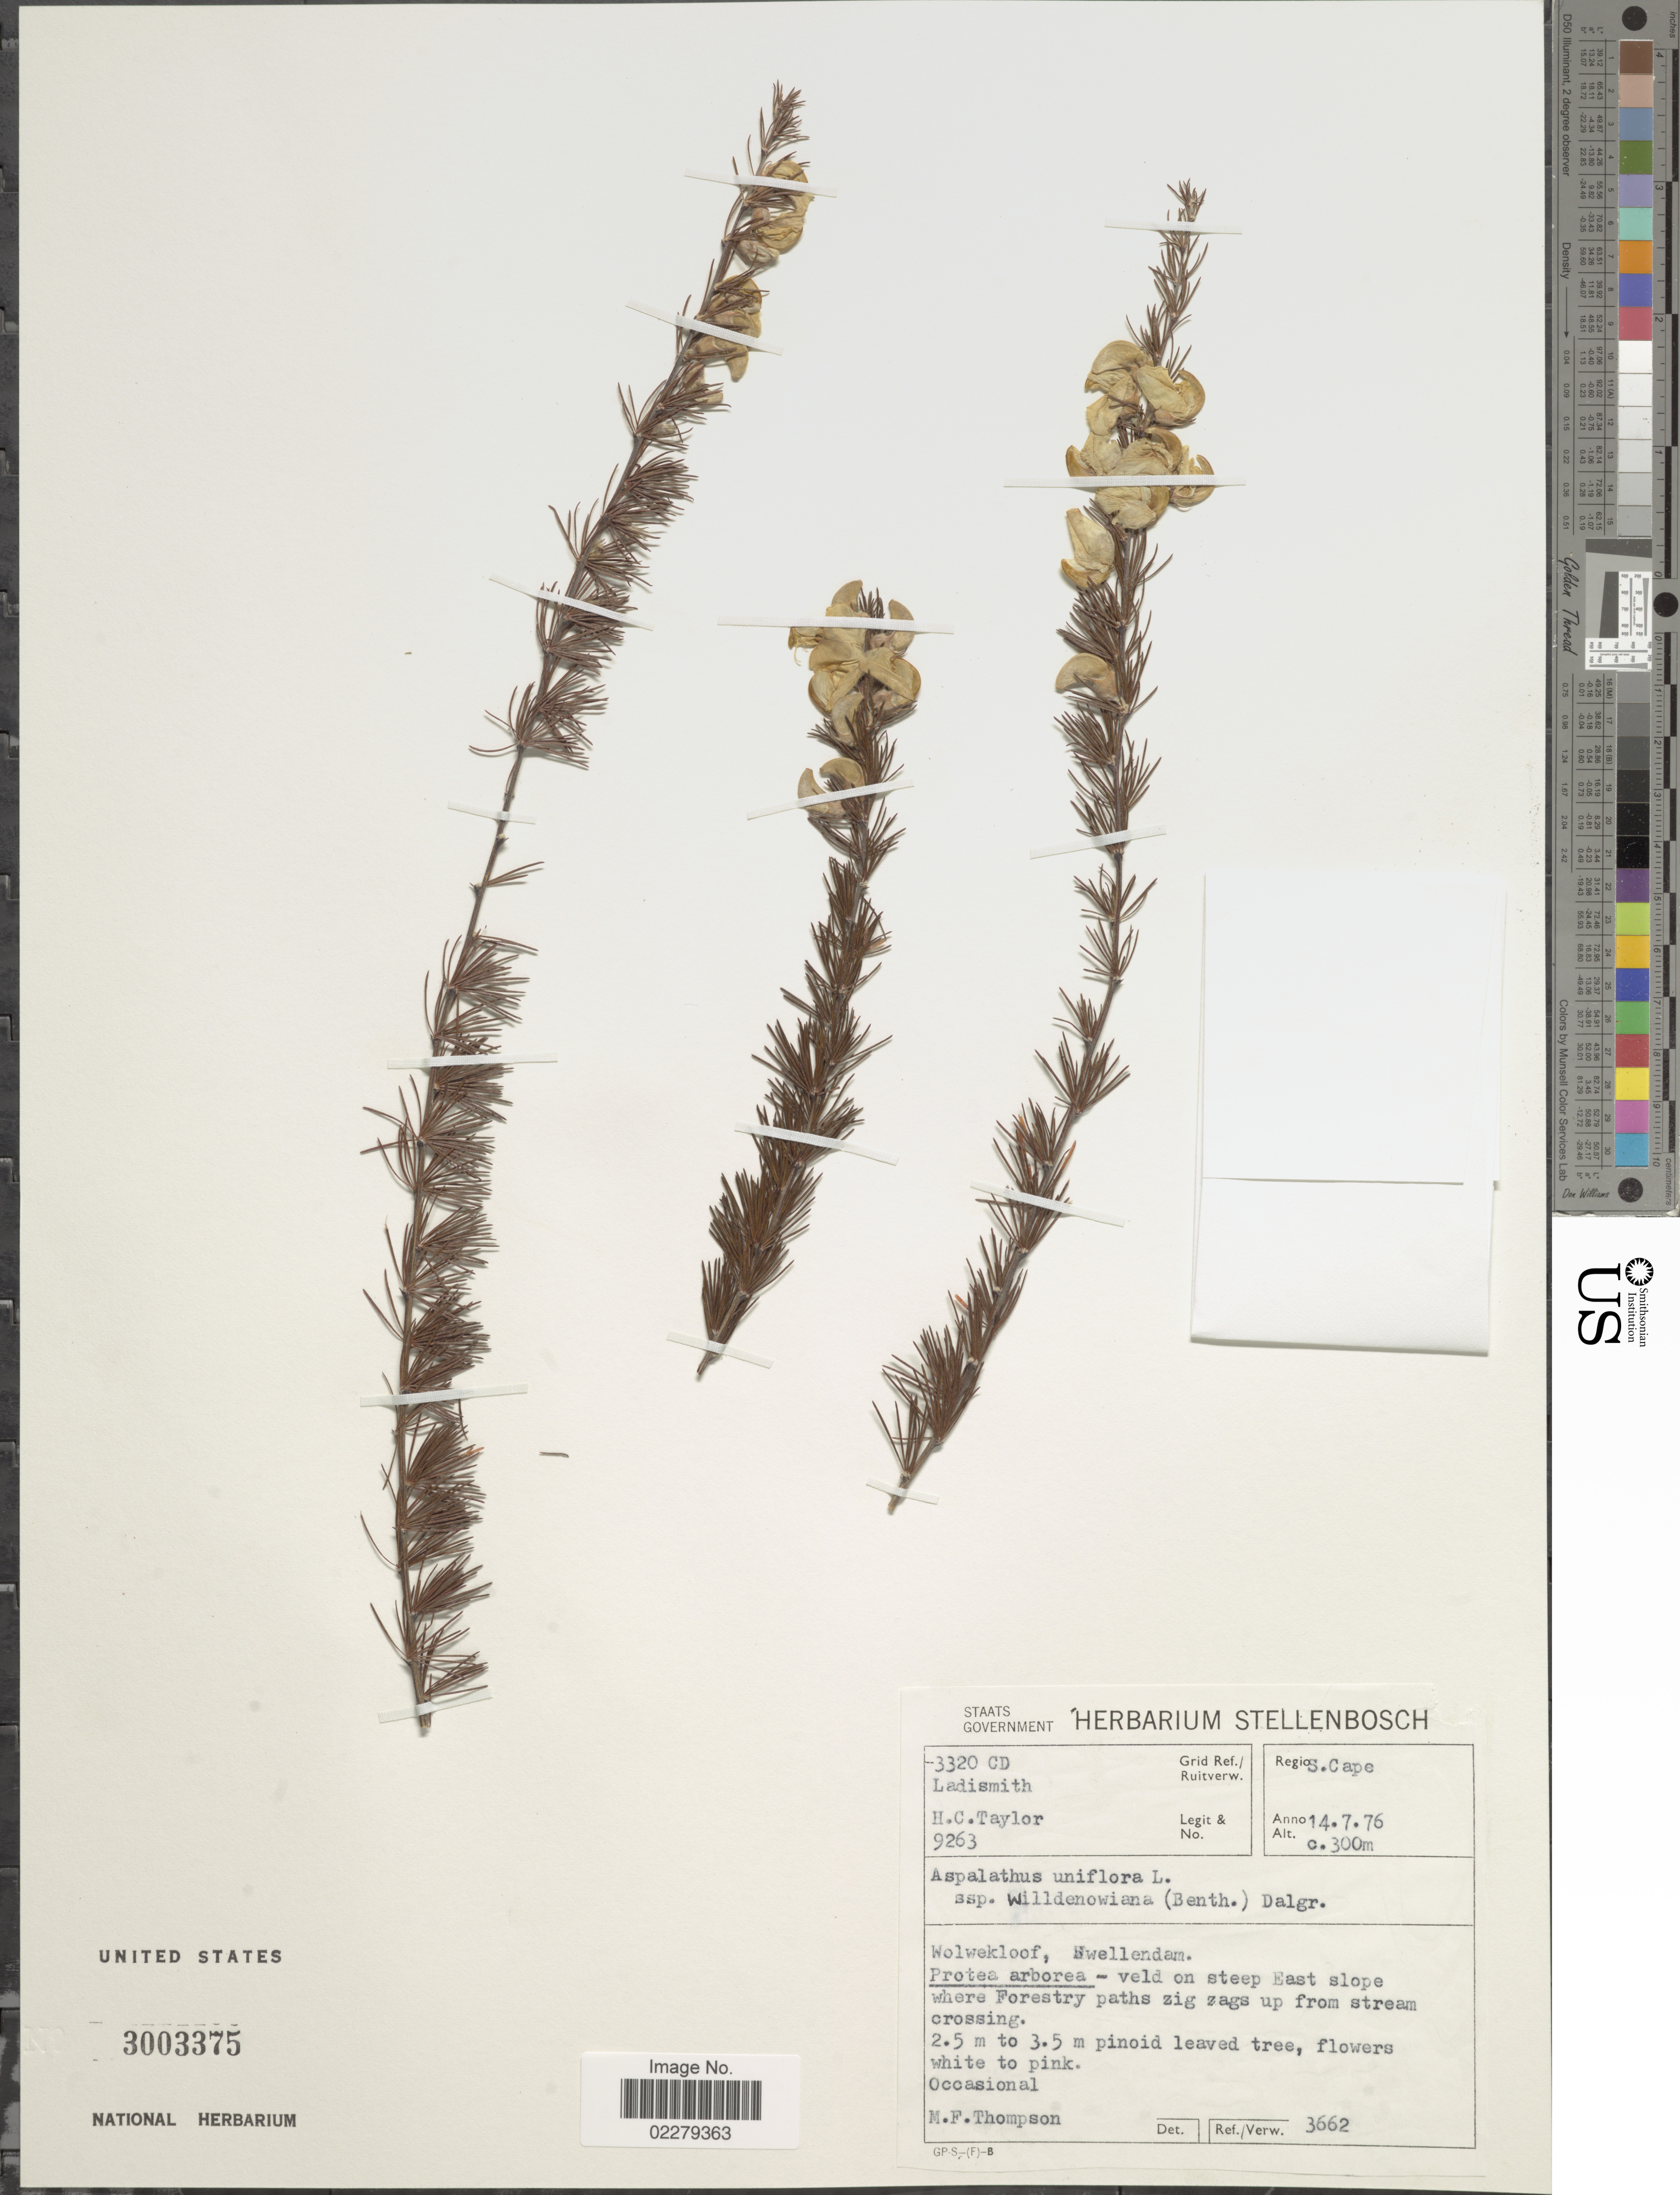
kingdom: Plantae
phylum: Tracheophyta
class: Magnoliopsida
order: Fabales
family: Fabaceae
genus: Aspalathus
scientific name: Aspalathus willdenowiana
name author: Benth.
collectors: H. Taylor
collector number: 9263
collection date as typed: Transcribed d/m/y: 14/7/76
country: South Africa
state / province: Western Cape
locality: Regio Cape. Wolwekloof, Swellendam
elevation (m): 300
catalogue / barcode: US 3003375